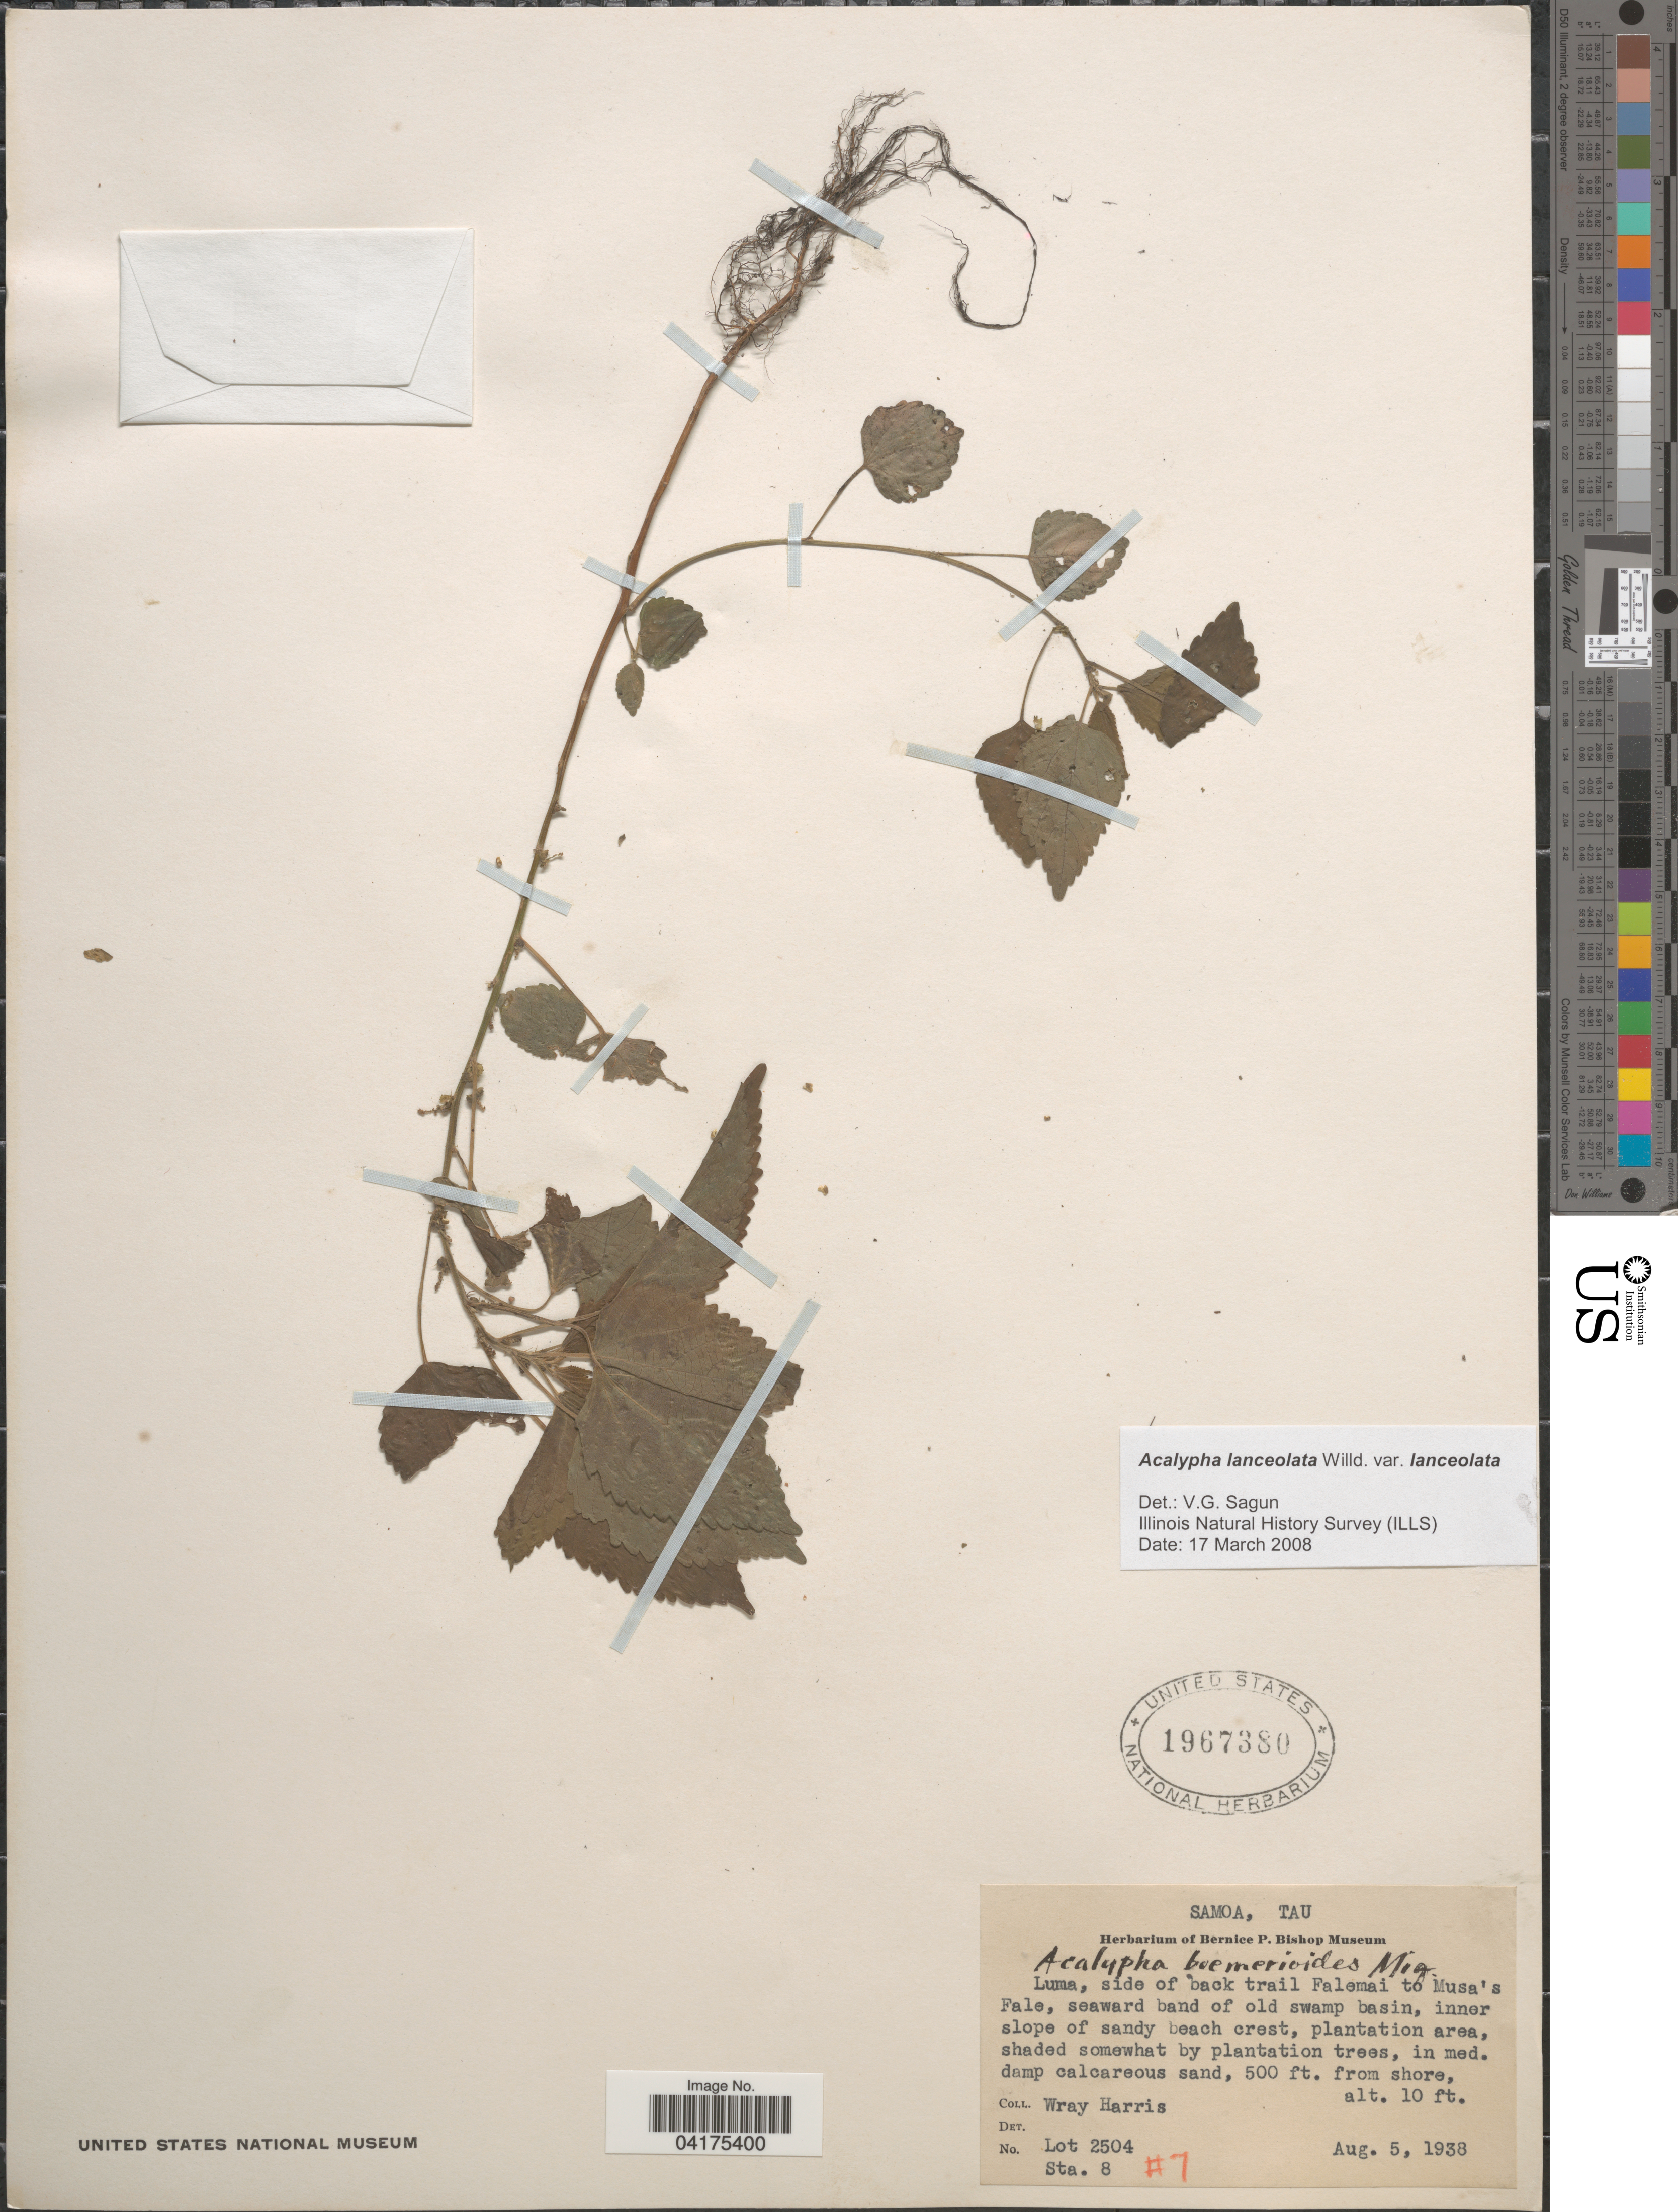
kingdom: Plantae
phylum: Tracheophyta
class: Magnoliopsida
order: Malpighiales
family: Euphorbiaceae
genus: Acalypha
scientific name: Acalypha lanceolata var. lanceolata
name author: Willd.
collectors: W. Harris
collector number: Lot2504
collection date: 1938-08-05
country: American Samoa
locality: Samoa, Tau. Luma, side of back trail Falemai to Musa's Fale, seaward band of old swamp basin, inner slope of sandy beach crest, plantation area. Sta. 8 #7.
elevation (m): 152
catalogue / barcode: US 1967380